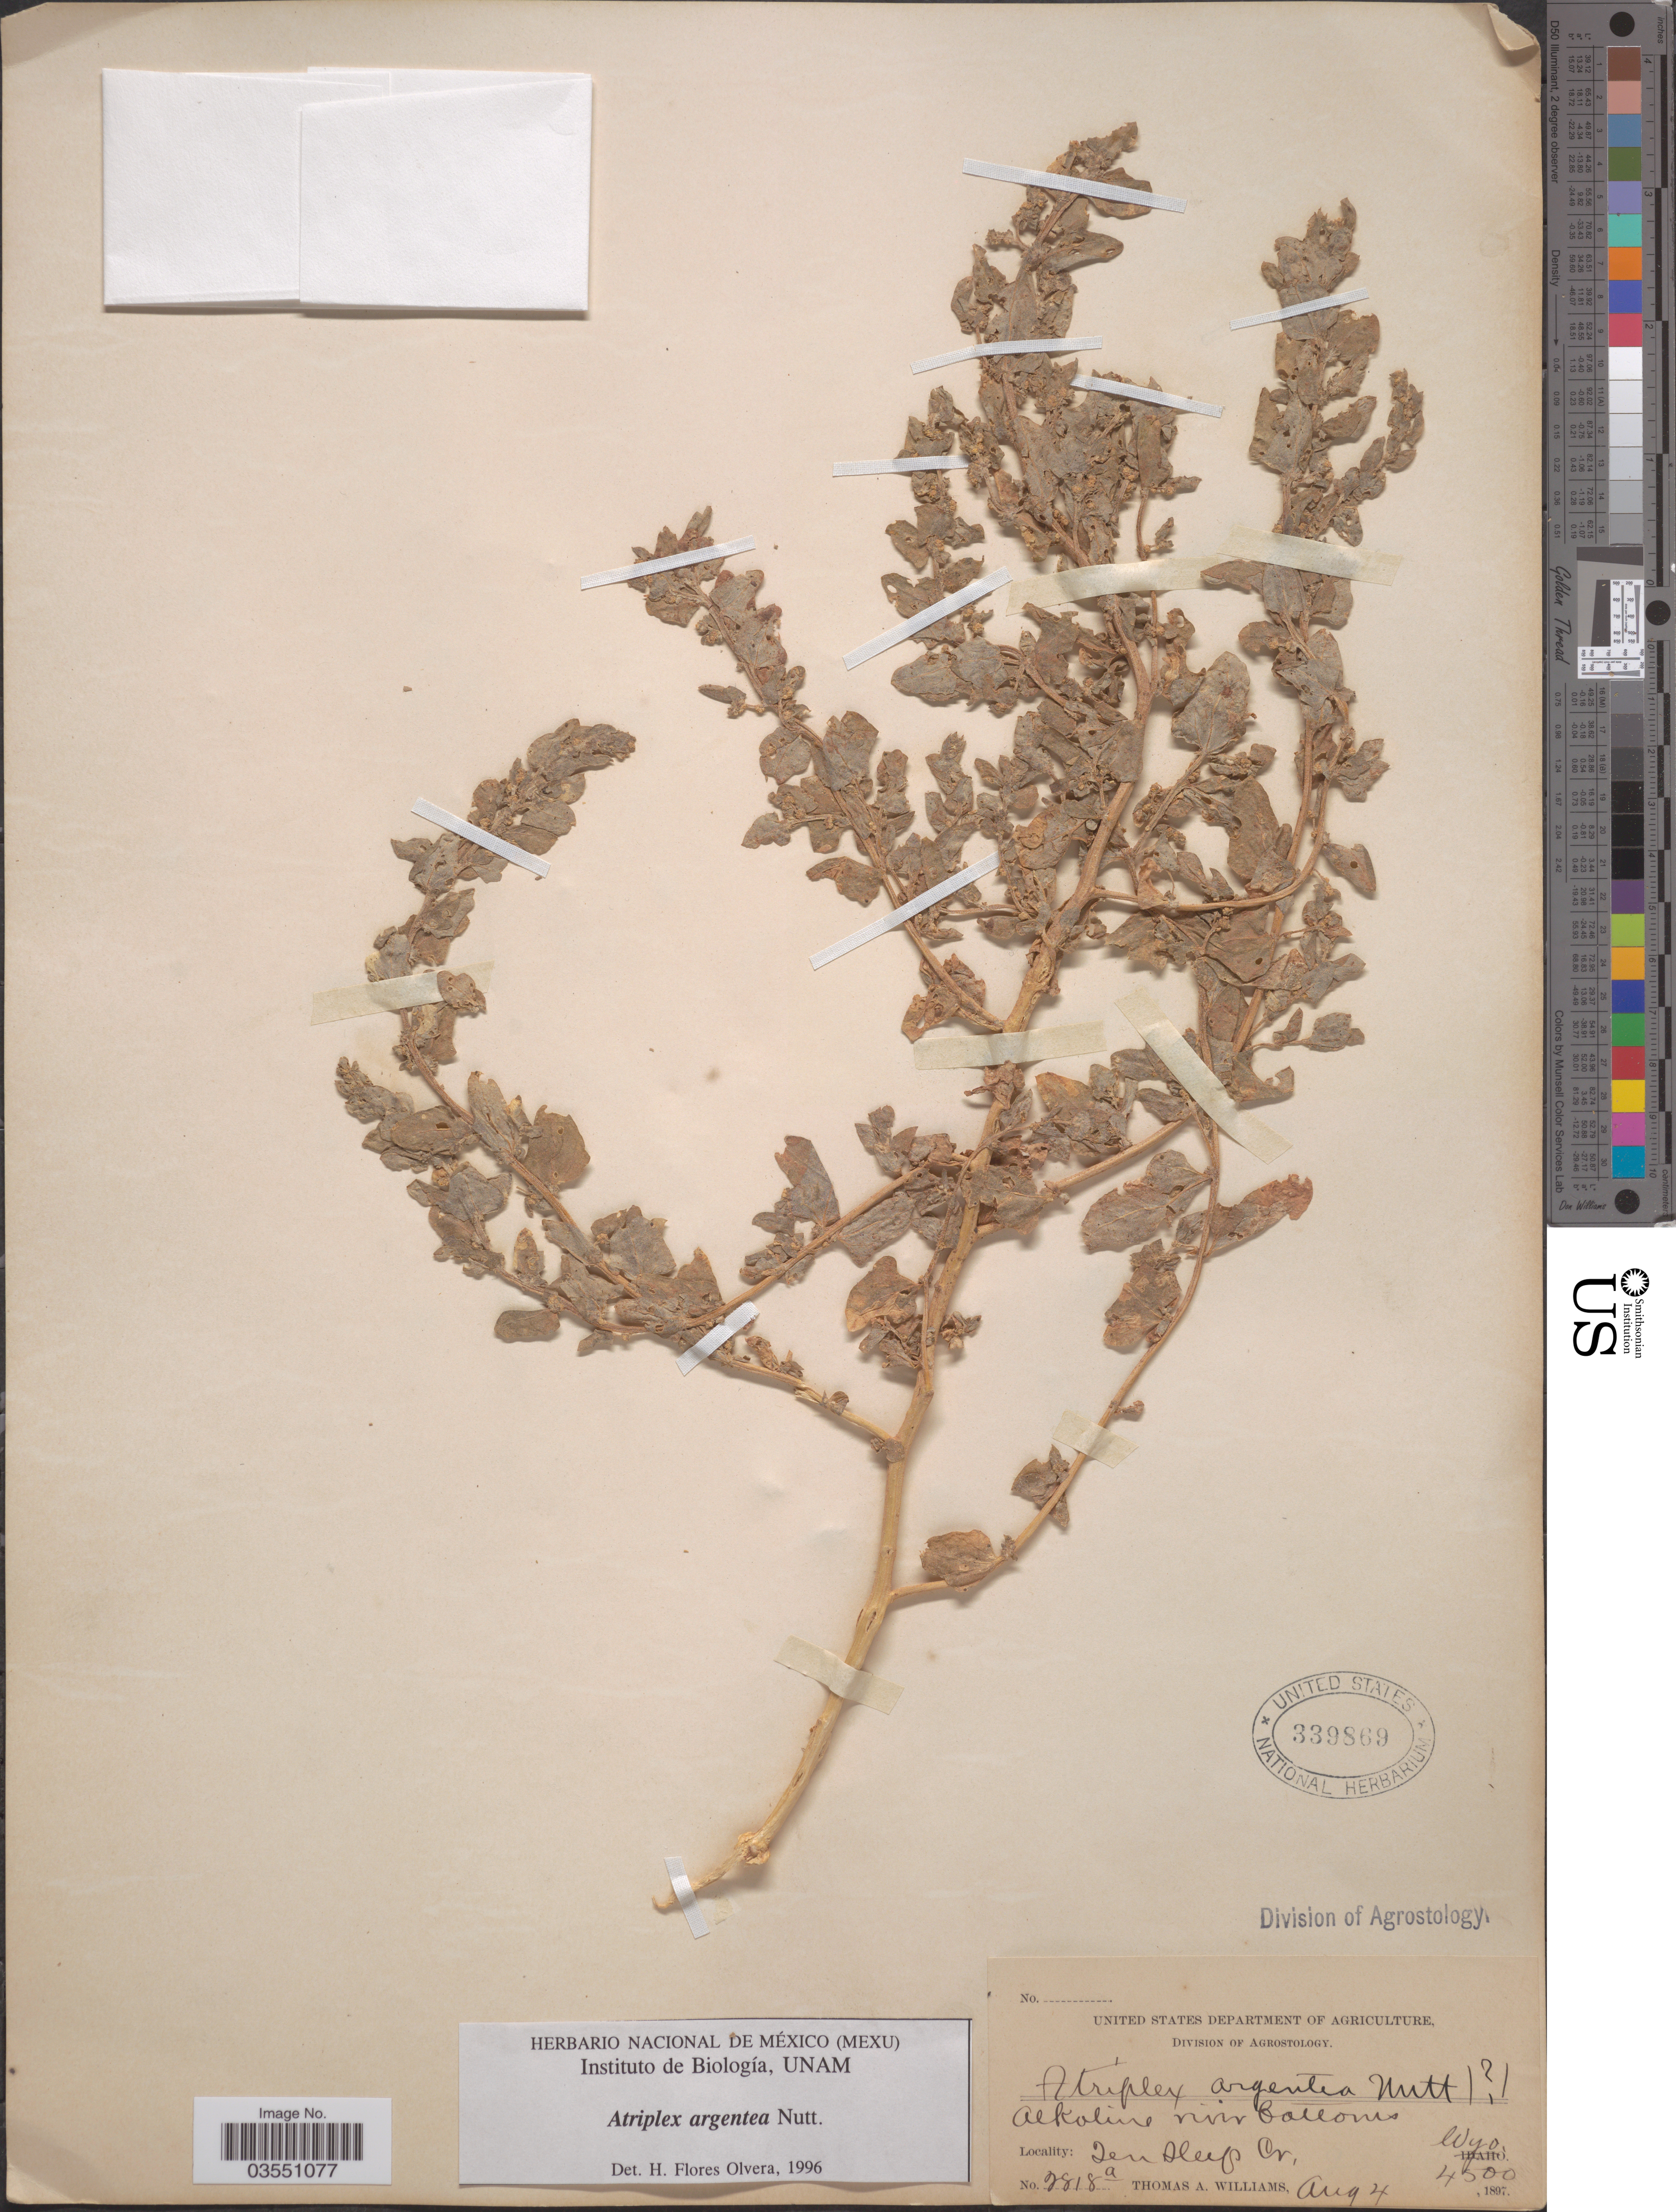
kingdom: Plantae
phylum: Tracheophyta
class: Magnoliopsida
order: Caryophyllales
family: Amaranthaceae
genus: Atriplex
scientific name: Atriplex argentea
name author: Nutt.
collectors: T. A. Williams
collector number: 2818a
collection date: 1897-08-04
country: United States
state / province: Wyoming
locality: Alkaline river bottoms. Ten Sleep Cr.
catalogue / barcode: US 339869